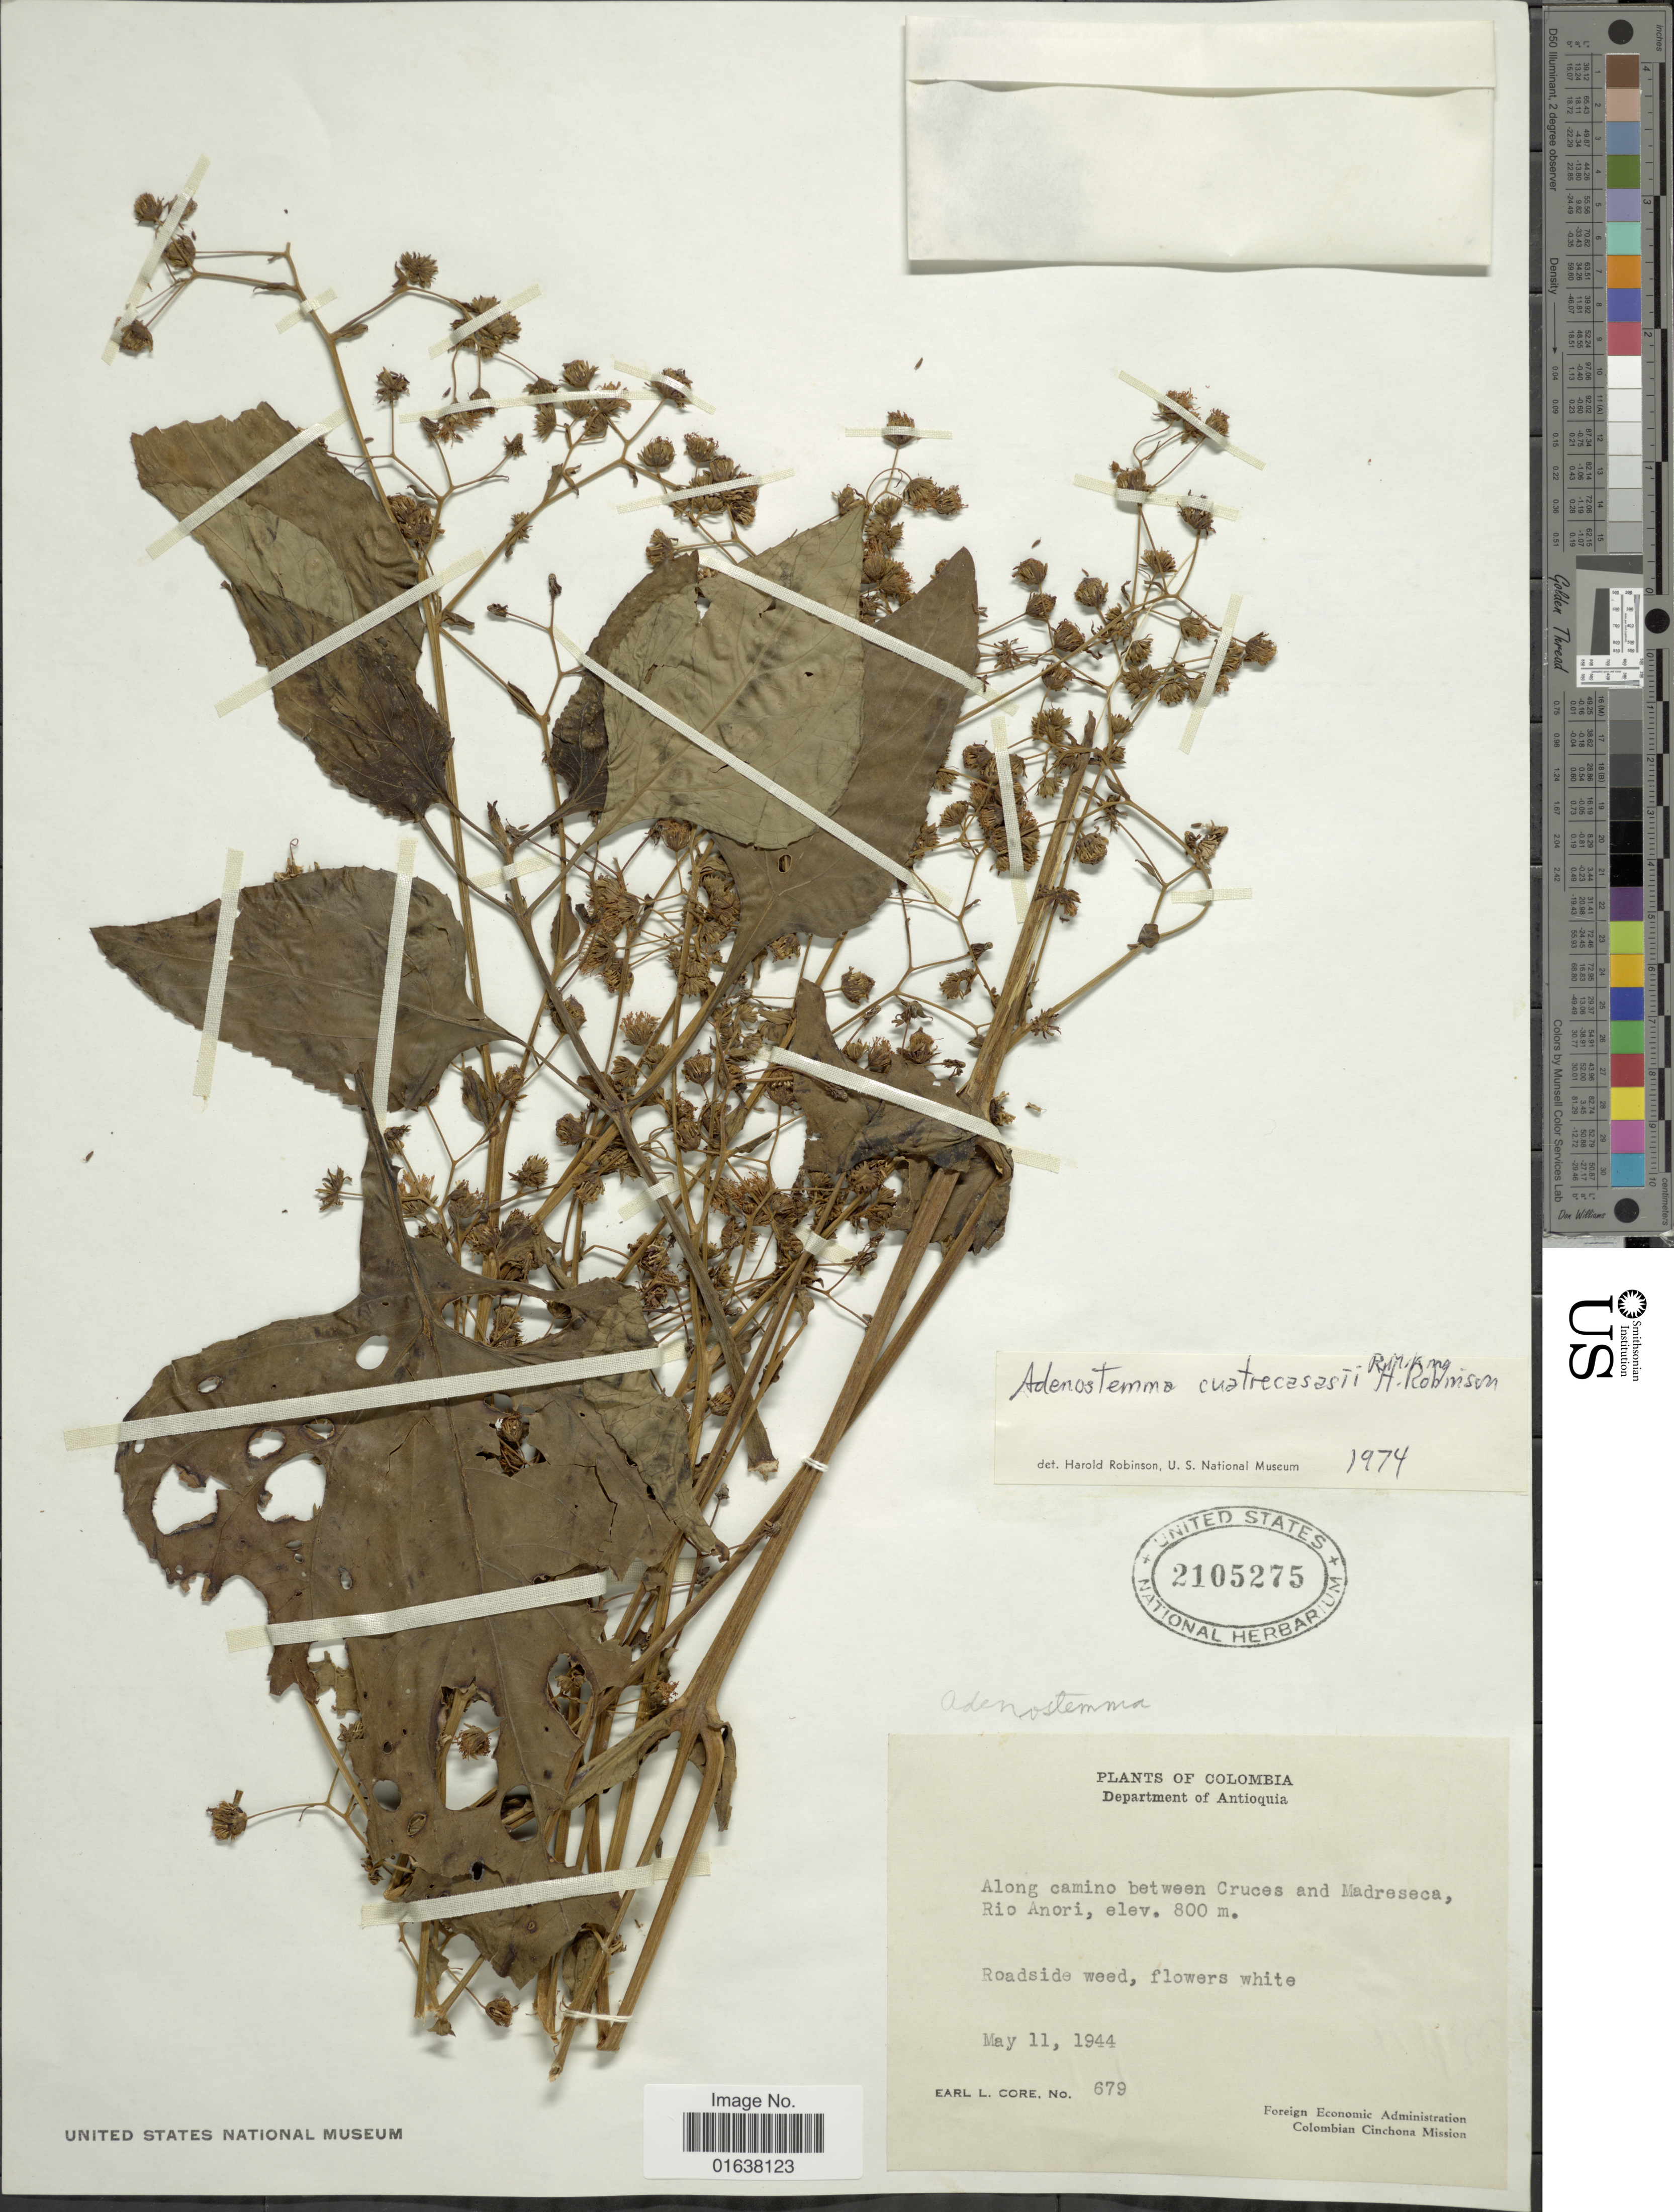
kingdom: Plantae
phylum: Tracheophyta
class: Magnoliopsida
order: Asterales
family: Asteraceae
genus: Adenostemma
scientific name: Adenostemma cuatrecasasii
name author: R.M. King & H. Rob.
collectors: E. L. Core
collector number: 679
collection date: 1944-05-11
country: Colombia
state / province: Antioquia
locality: Department of Antioquia. Along camino between Cruces and Madreseca Rio Anori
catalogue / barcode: US 2105275